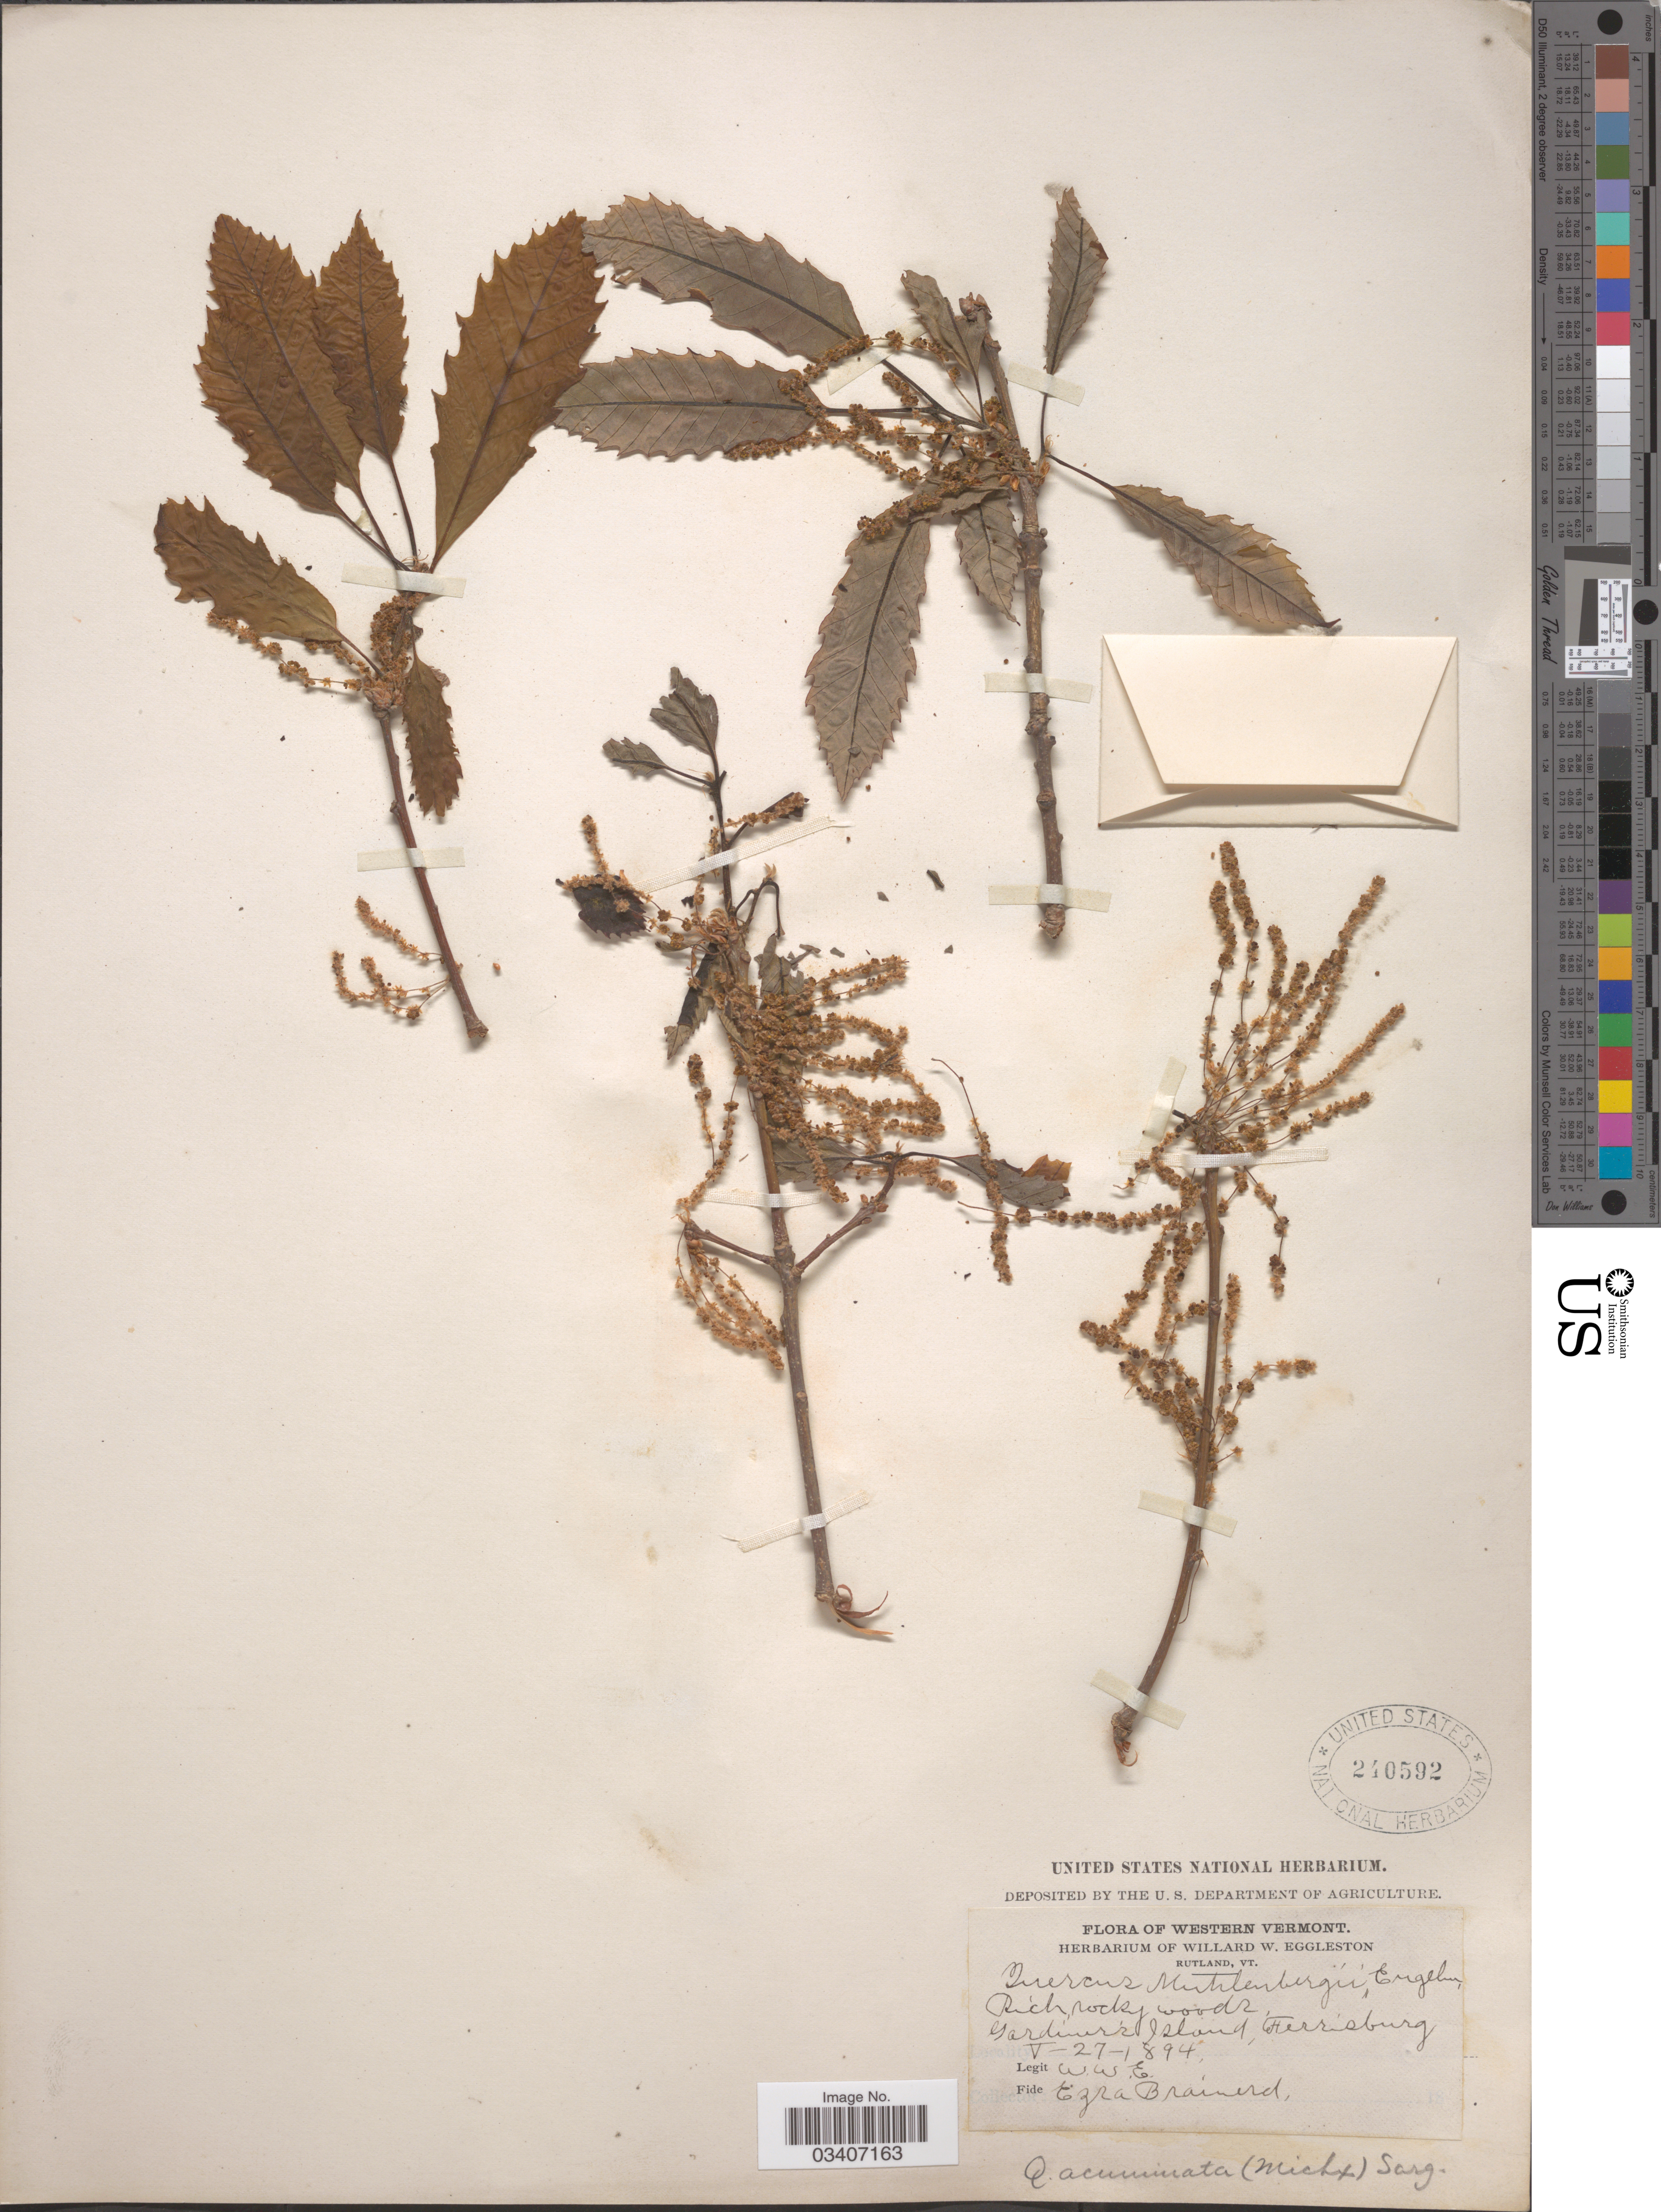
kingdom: Plantae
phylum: Tracheophyta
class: Magnoliopsida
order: Fagales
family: Fagaceae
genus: Quercus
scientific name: Quercus muehlenbergii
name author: Engelm.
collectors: W. W. Eggleston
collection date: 1894-05-27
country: United States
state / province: Vermont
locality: Western Vermont. Gardiner's Island, Ferrisburg.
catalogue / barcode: US 240592